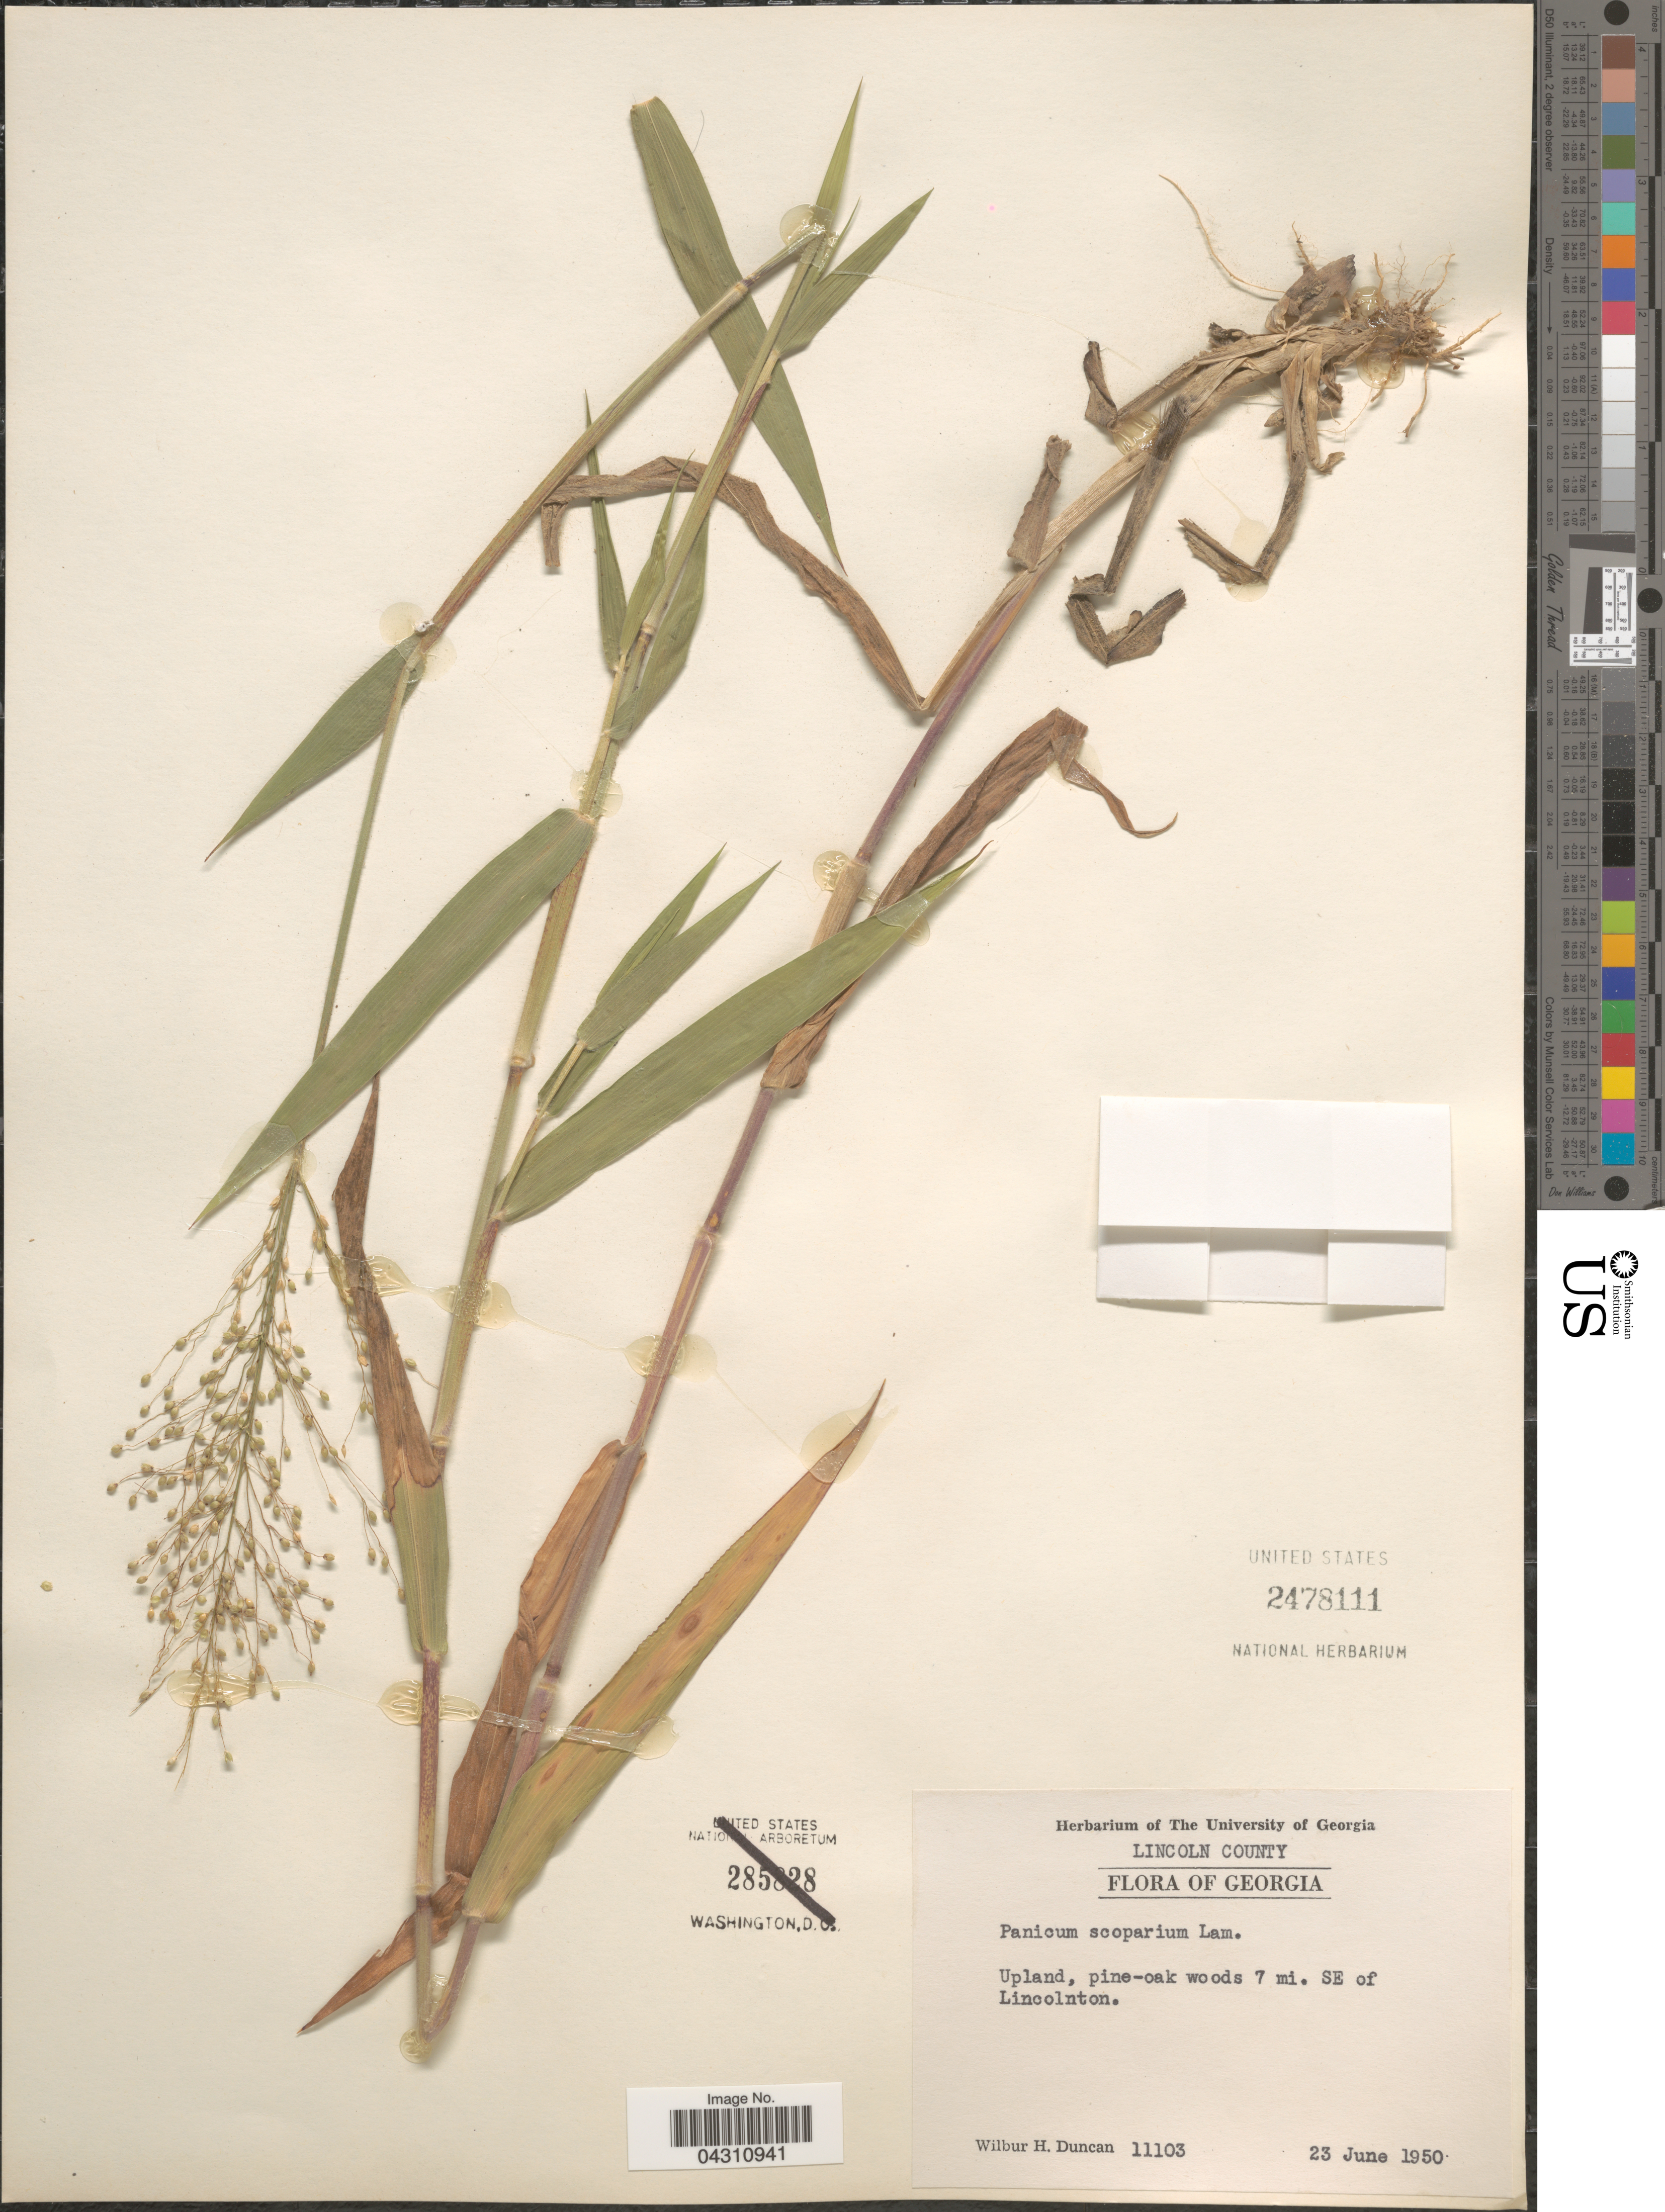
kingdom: Plantae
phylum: Tracheophyta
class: Liliopsida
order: Poales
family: Poaceae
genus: Dichanthelium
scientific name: Dichanthelium scoparium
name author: (Lam.) Gould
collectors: W. H. Duncan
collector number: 11103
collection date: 1950-06-23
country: United States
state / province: Georgia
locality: Lincoln County. Upland, pine-oak woods 7 mi. SE of Lincolnton.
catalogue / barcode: US 2478111